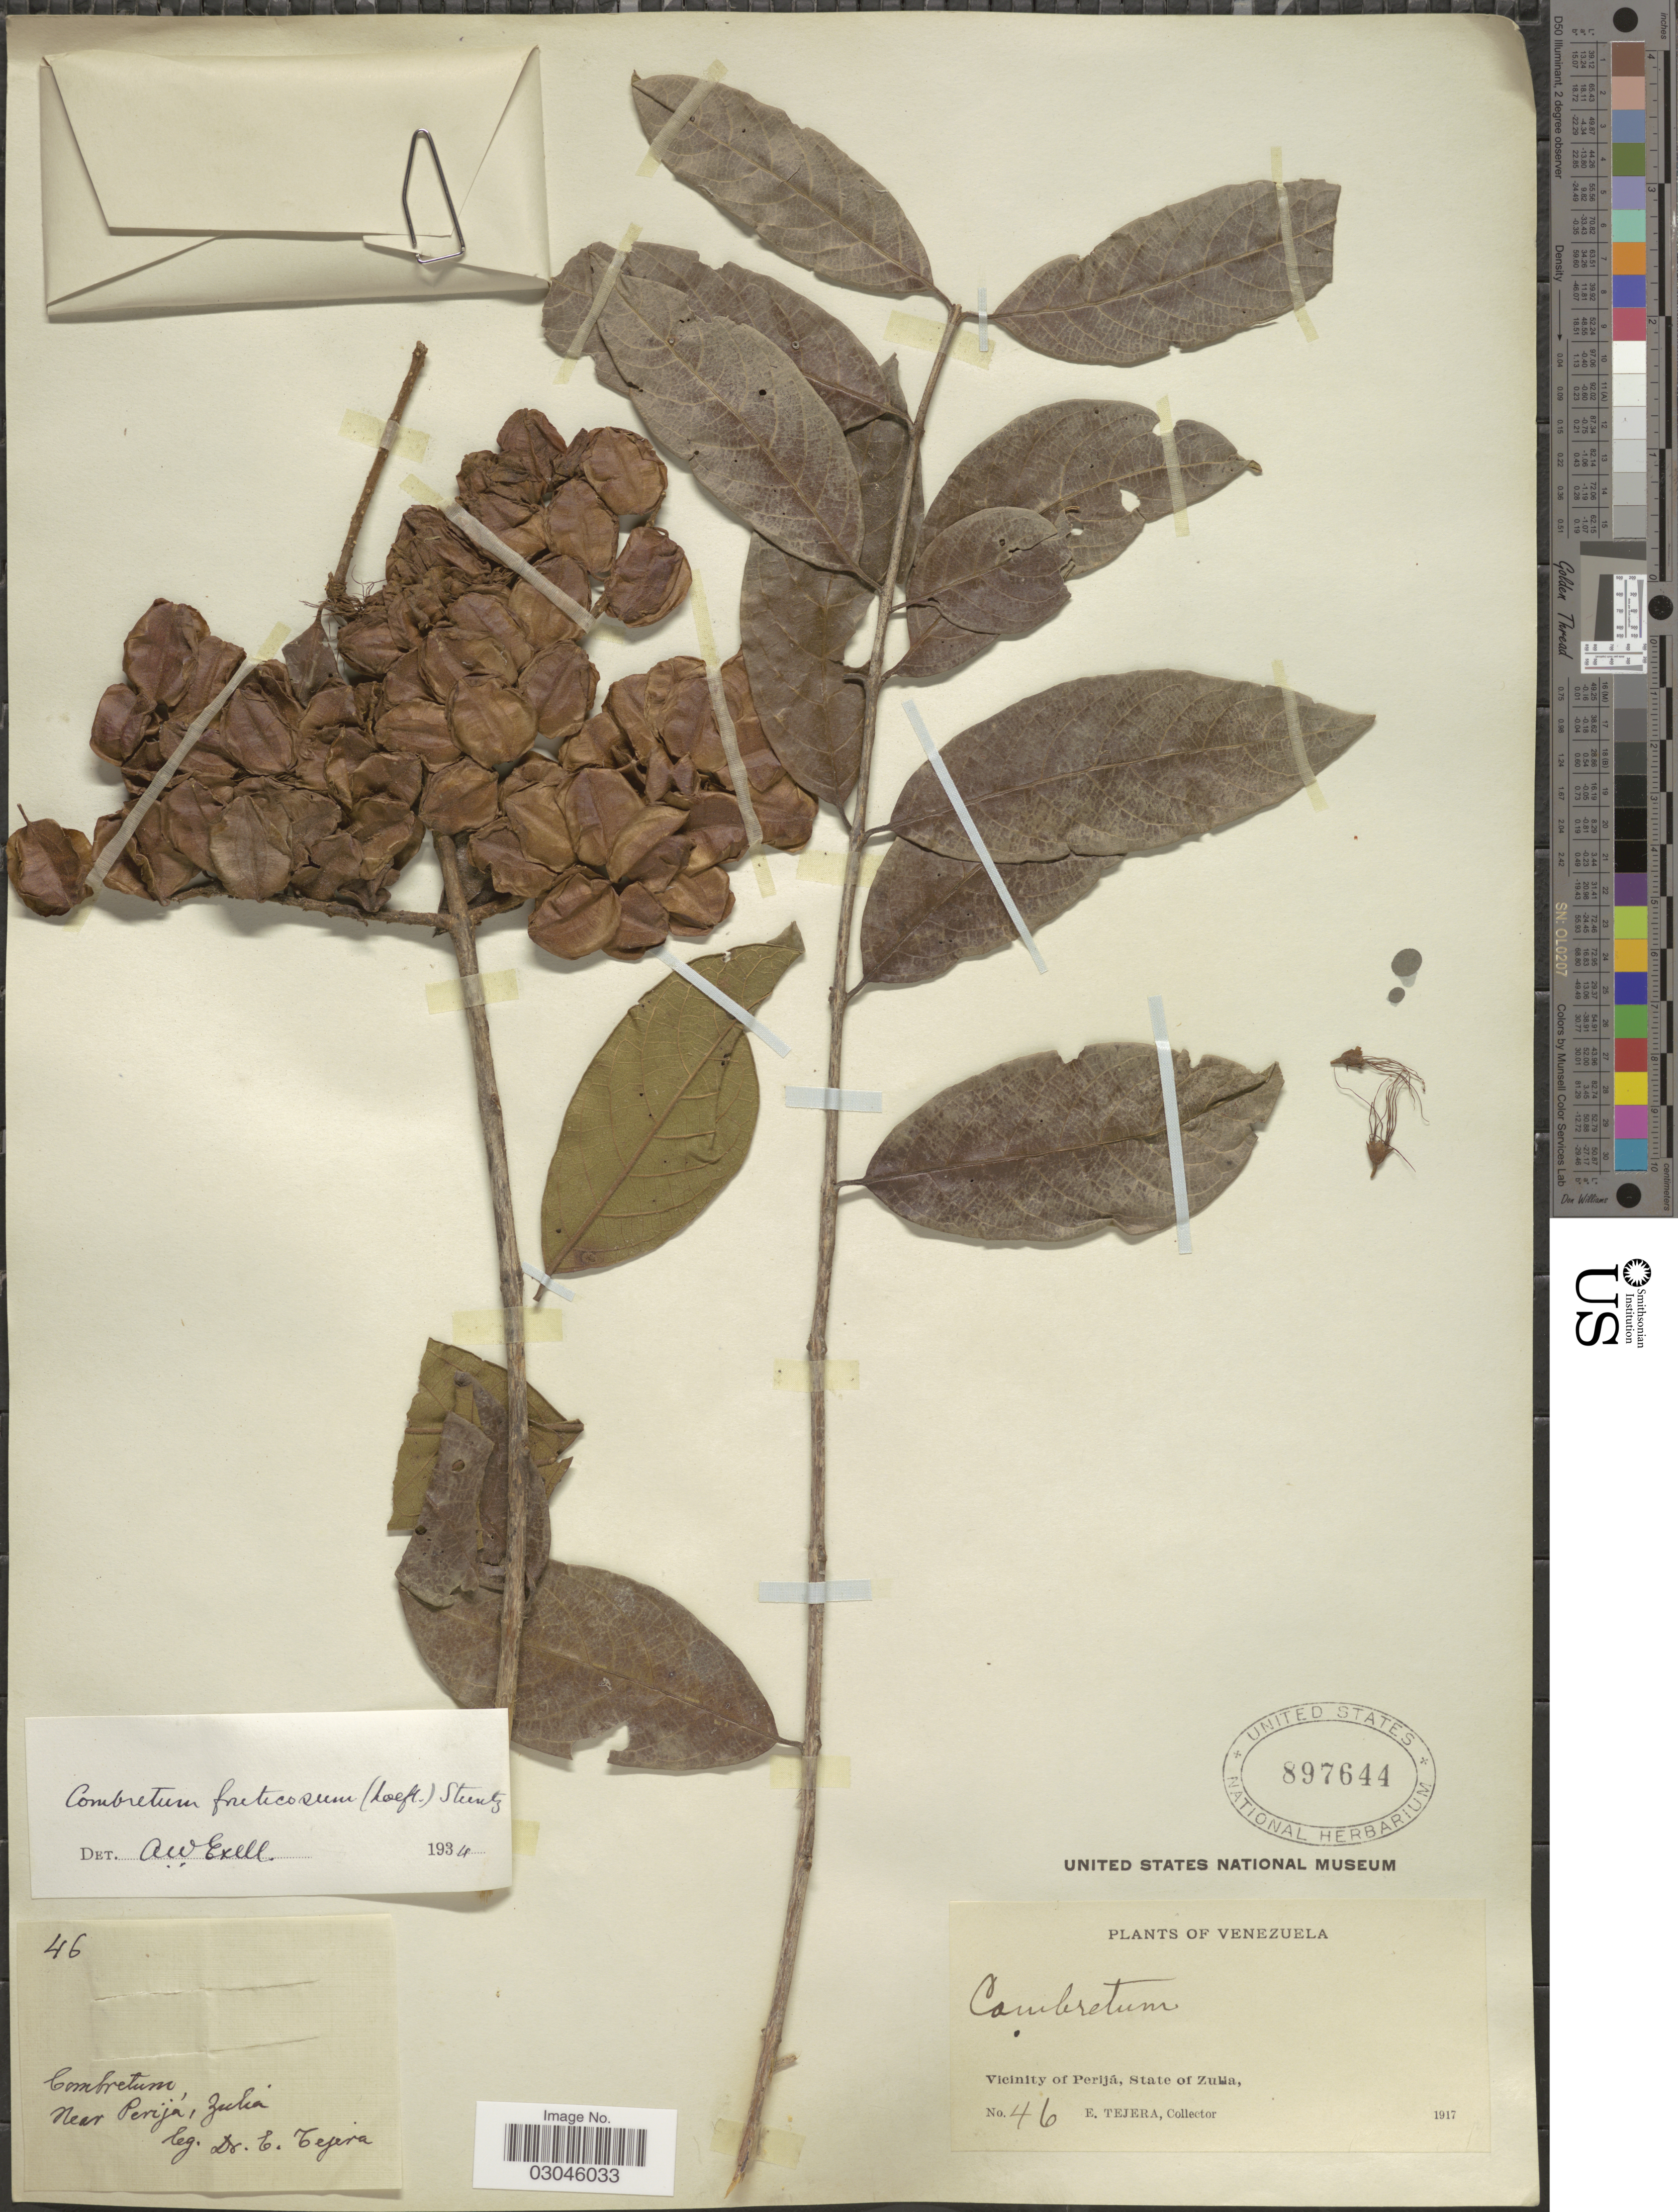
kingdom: Plantae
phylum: Tracheophyta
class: Magnoliopsida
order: Myrtales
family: Combretaceae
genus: Combretum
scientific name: Combretum fruticosum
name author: (Loefl.) Stuntz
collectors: E. Tejera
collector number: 46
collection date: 1917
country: Venezuela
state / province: Zulia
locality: Vicinity of Perijá.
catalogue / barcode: US 897644